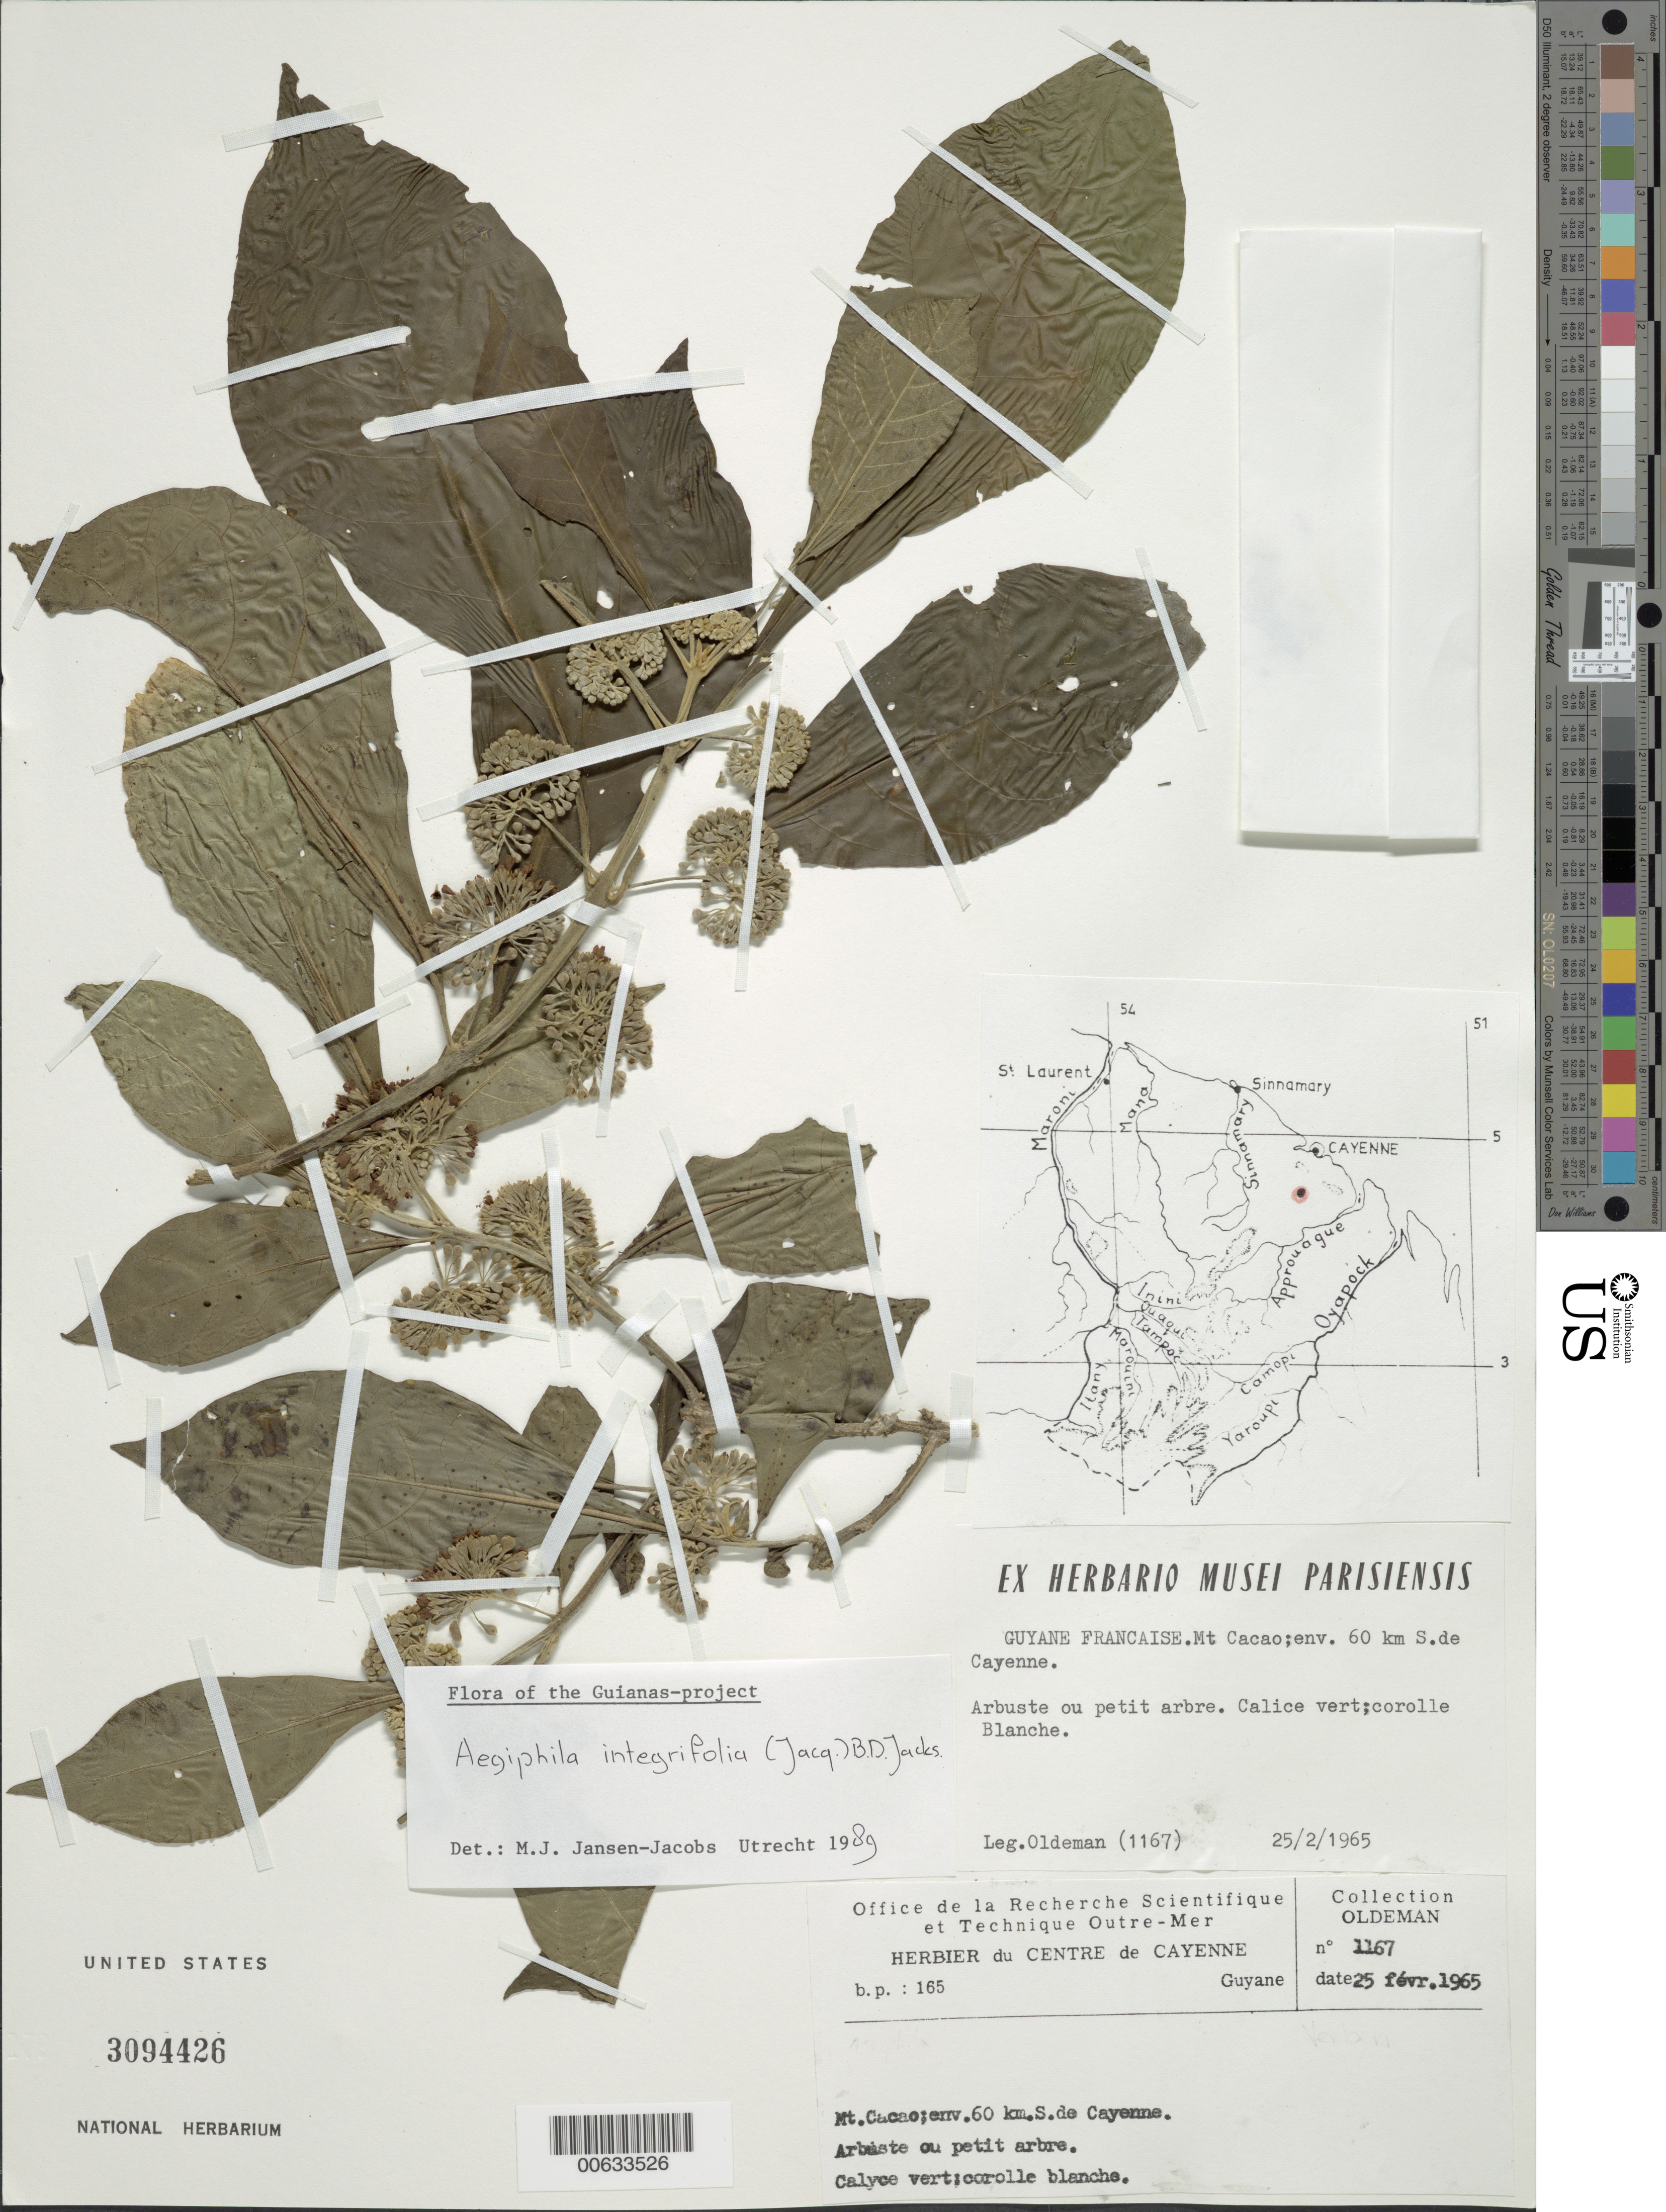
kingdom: Plantae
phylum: Tracheophyta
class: Magnoliopsida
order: Lamiales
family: Lamiaceae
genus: Aegiphila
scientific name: Aegiphila integrifolia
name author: (Jacq.) B.D. Jacks.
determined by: Jansen-Jacobs, M. J., (U), Nationaal Herbarium Nederland, Utrecht University branch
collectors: R. Oldeman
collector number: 1167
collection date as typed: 25-Feb-65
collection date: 1965-02-25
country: French Guiana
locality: Mt. Cacao, env. 60 km S de Cayenne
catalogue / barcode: US 3094426